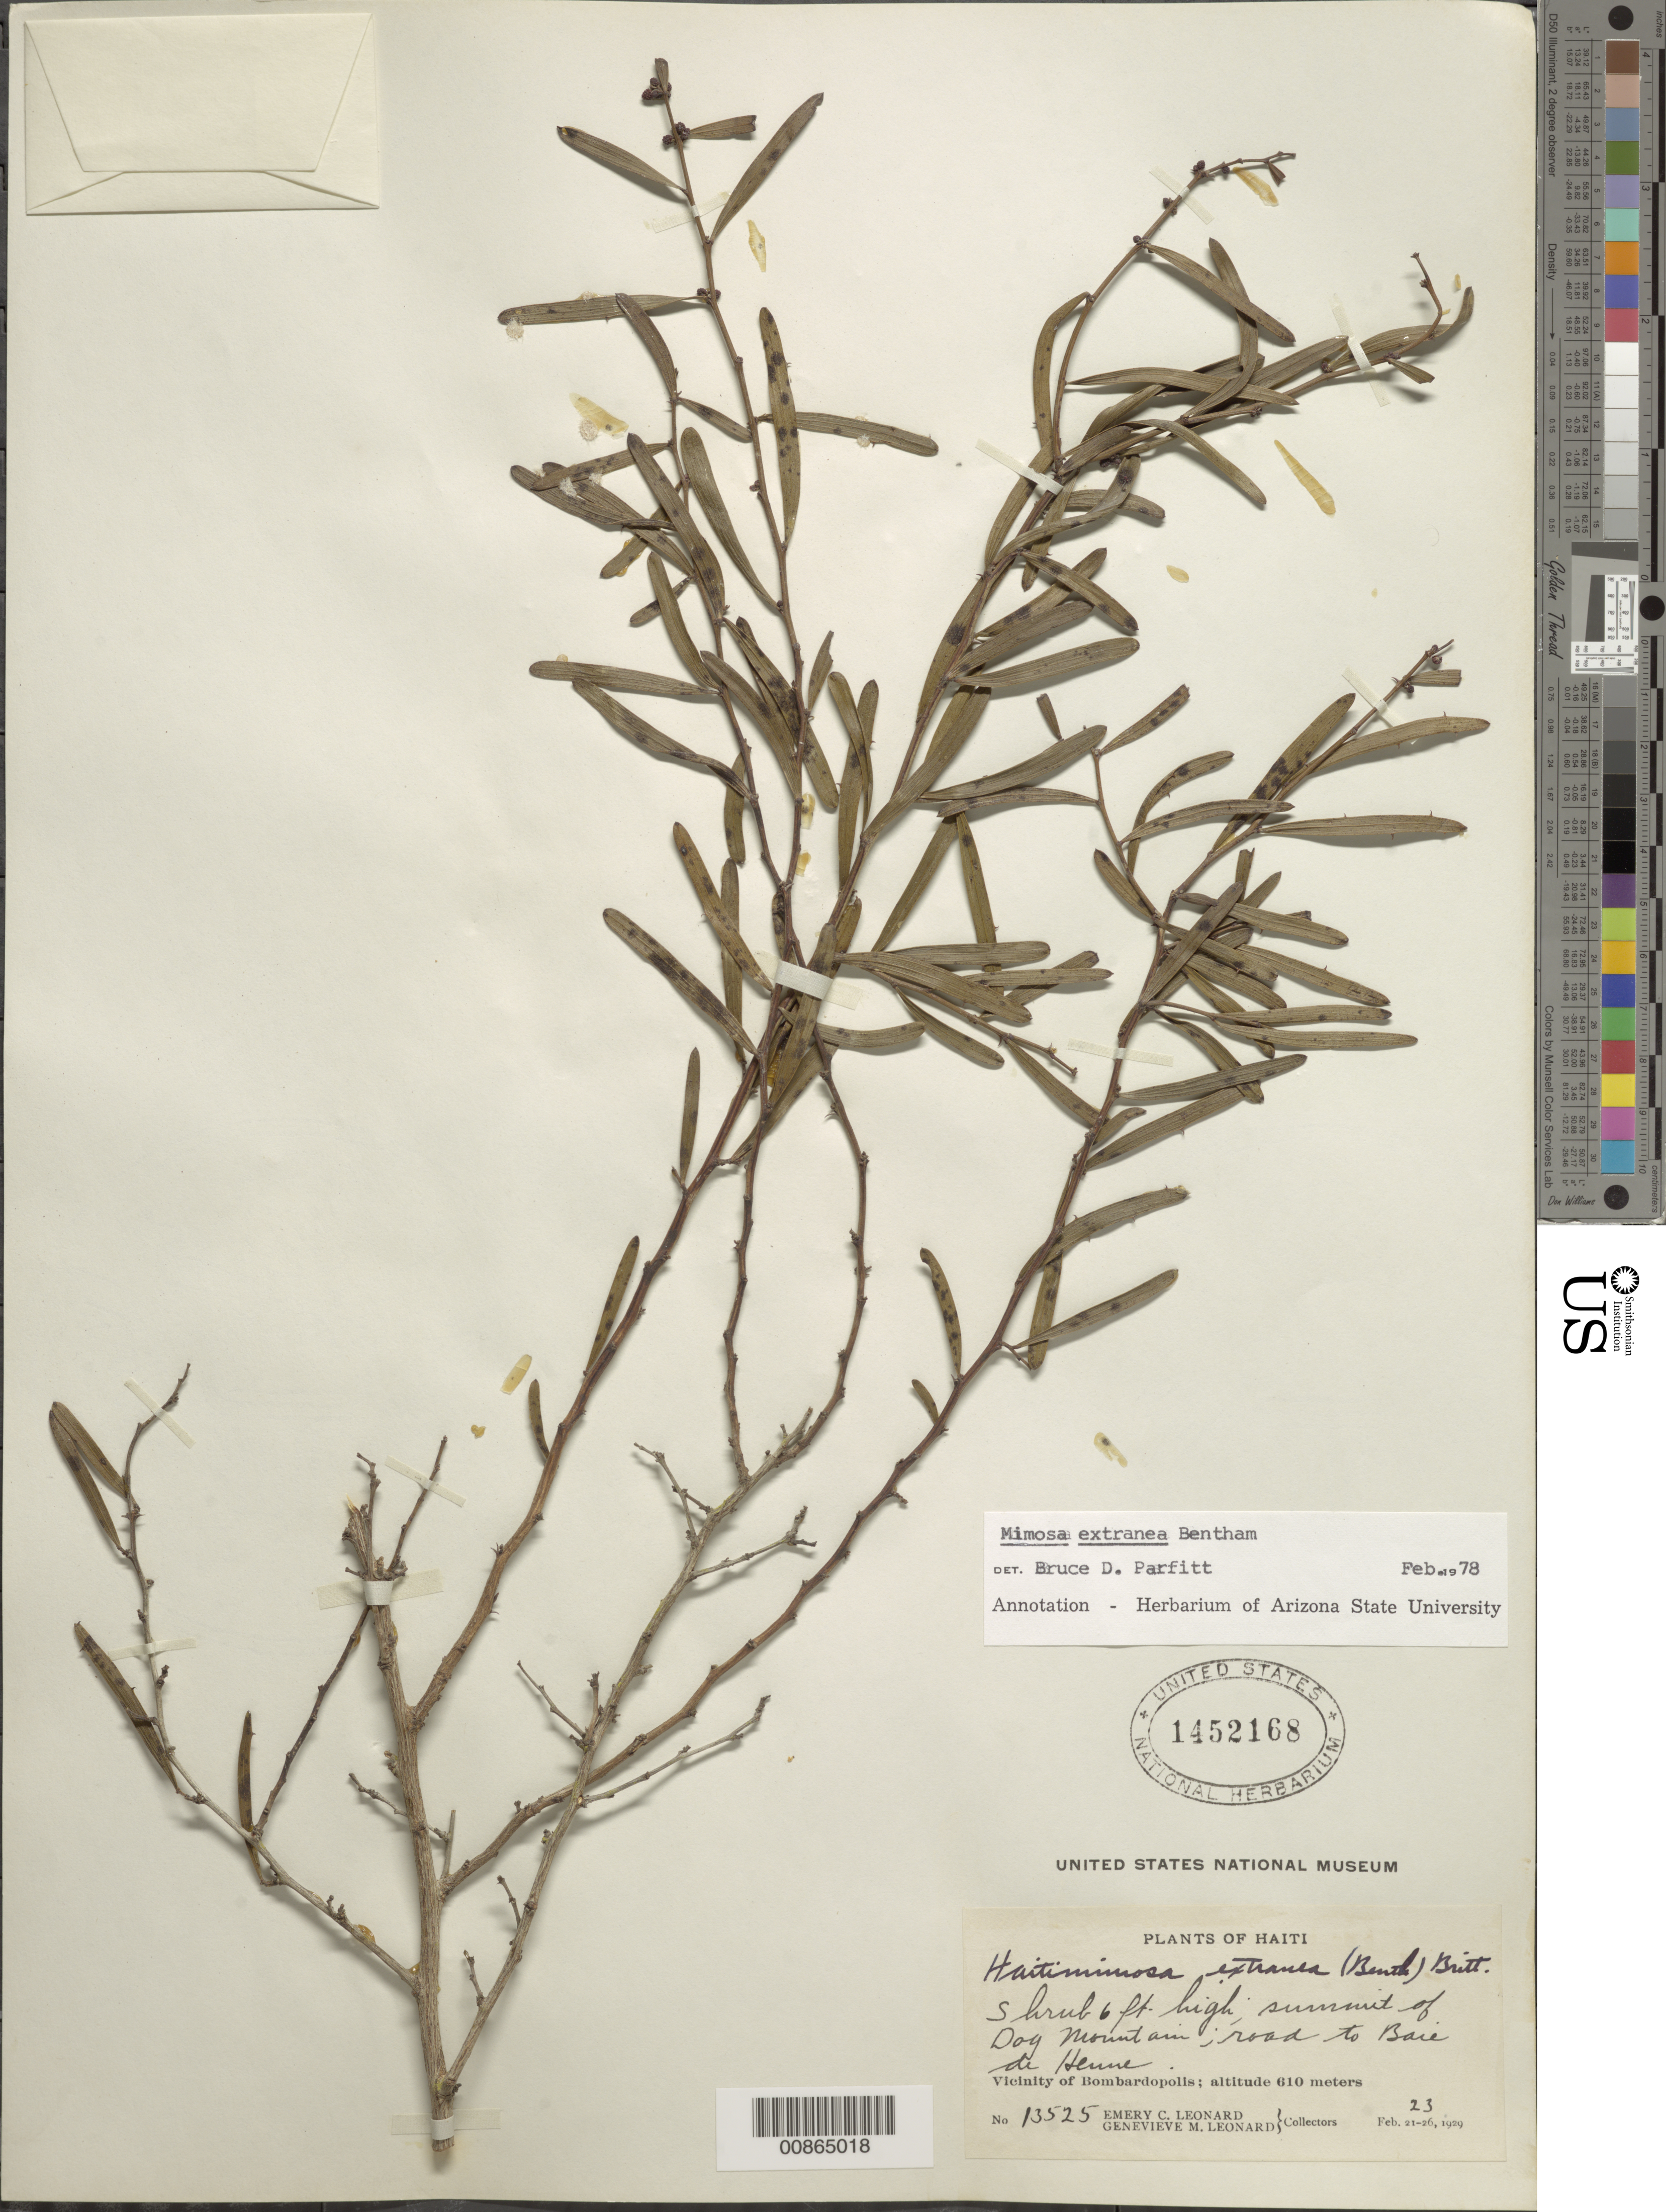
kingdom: Plantae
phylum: Tracheophyta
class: Magnoliopsida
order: Fabales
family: Fabaceae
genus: Mimosa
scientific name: Mimosa extranea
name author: Benth.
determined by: Parfitt, B. D., (ASU), Arizona State University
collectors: E. C. Leonard & G. M. Leonard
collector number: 13525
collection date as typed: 23 Feb 1929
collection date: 1929-02-23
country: Haiti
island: Hispaniola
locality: Vicinity of Bombardopolis. Summit of "Day" Mountain; road to Baie de Henne.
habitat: Summit of Mountain.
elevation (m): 610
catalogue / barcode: US 1452168